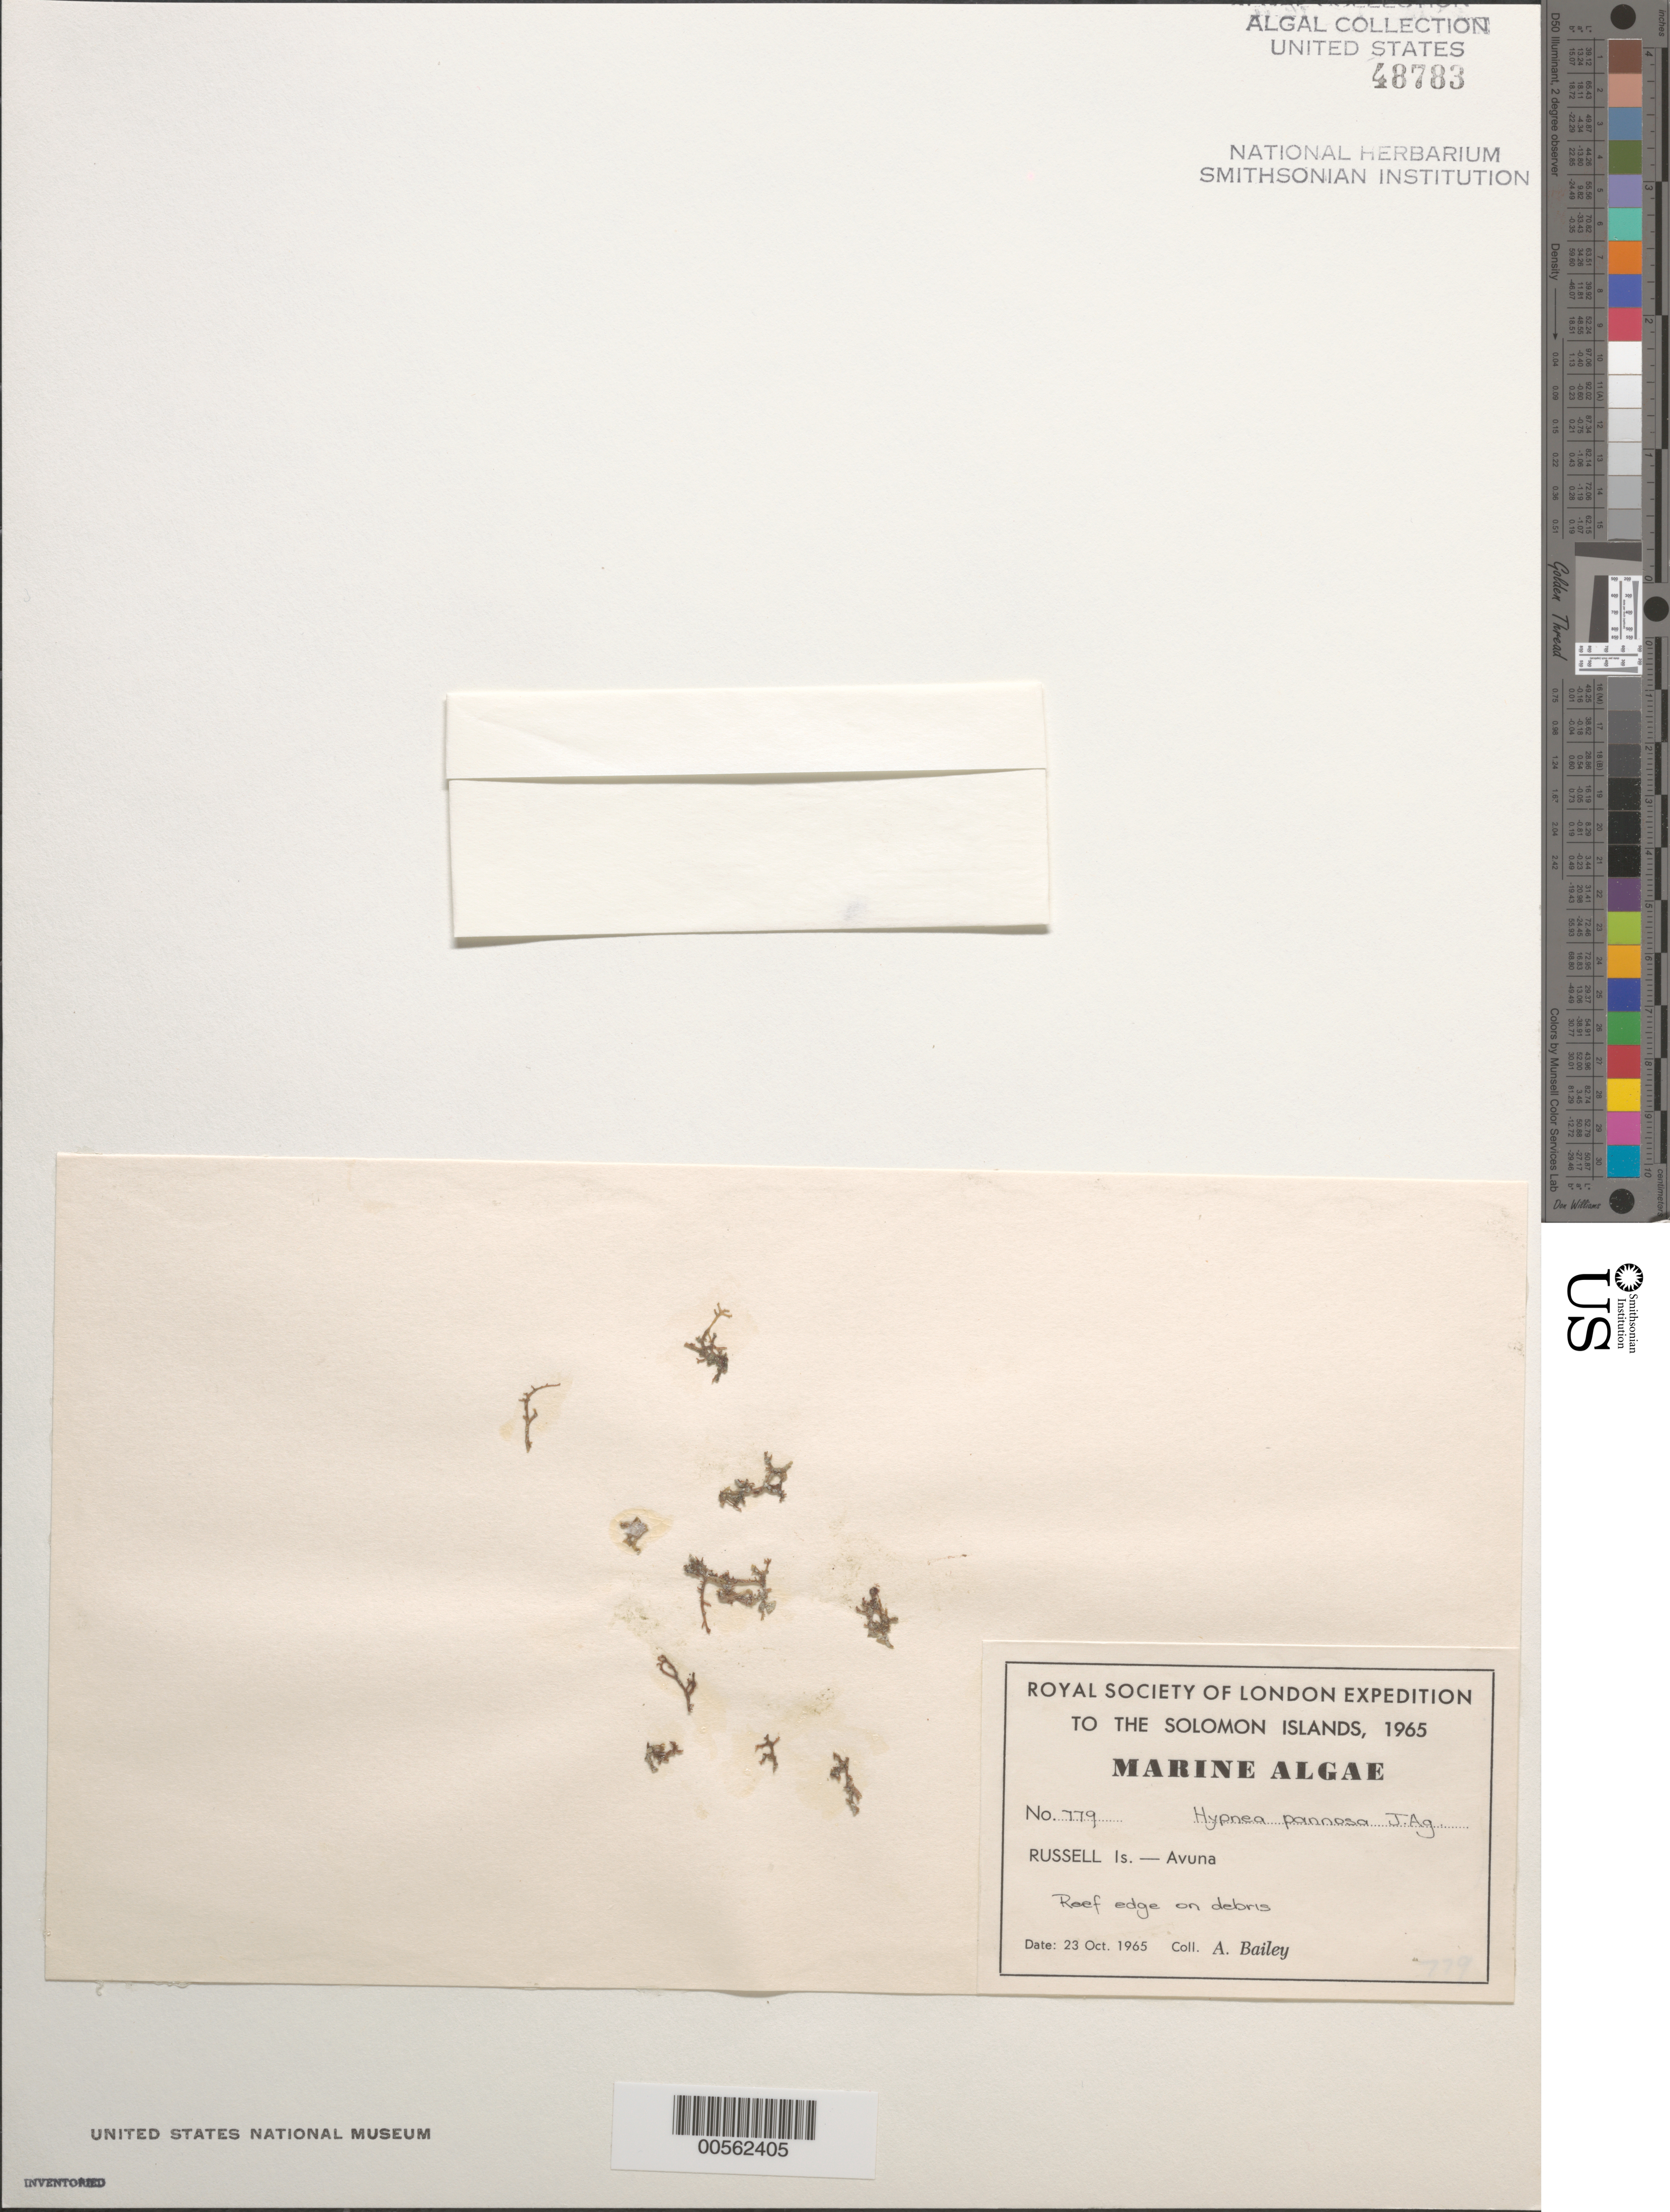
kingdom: Plantae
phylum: Rhodophyta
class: Florideophyceae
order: Gigartinales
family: Cystocloniaceae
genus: Hypnea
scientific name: Hypnea pannosa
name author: J. Agardh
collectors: A. Bailey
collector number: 779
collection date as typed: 23 Oct 1965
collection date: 1965-10-23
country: Solomon Islands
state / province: Central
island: Russell Islands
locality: Avuna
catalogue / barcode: US 48783